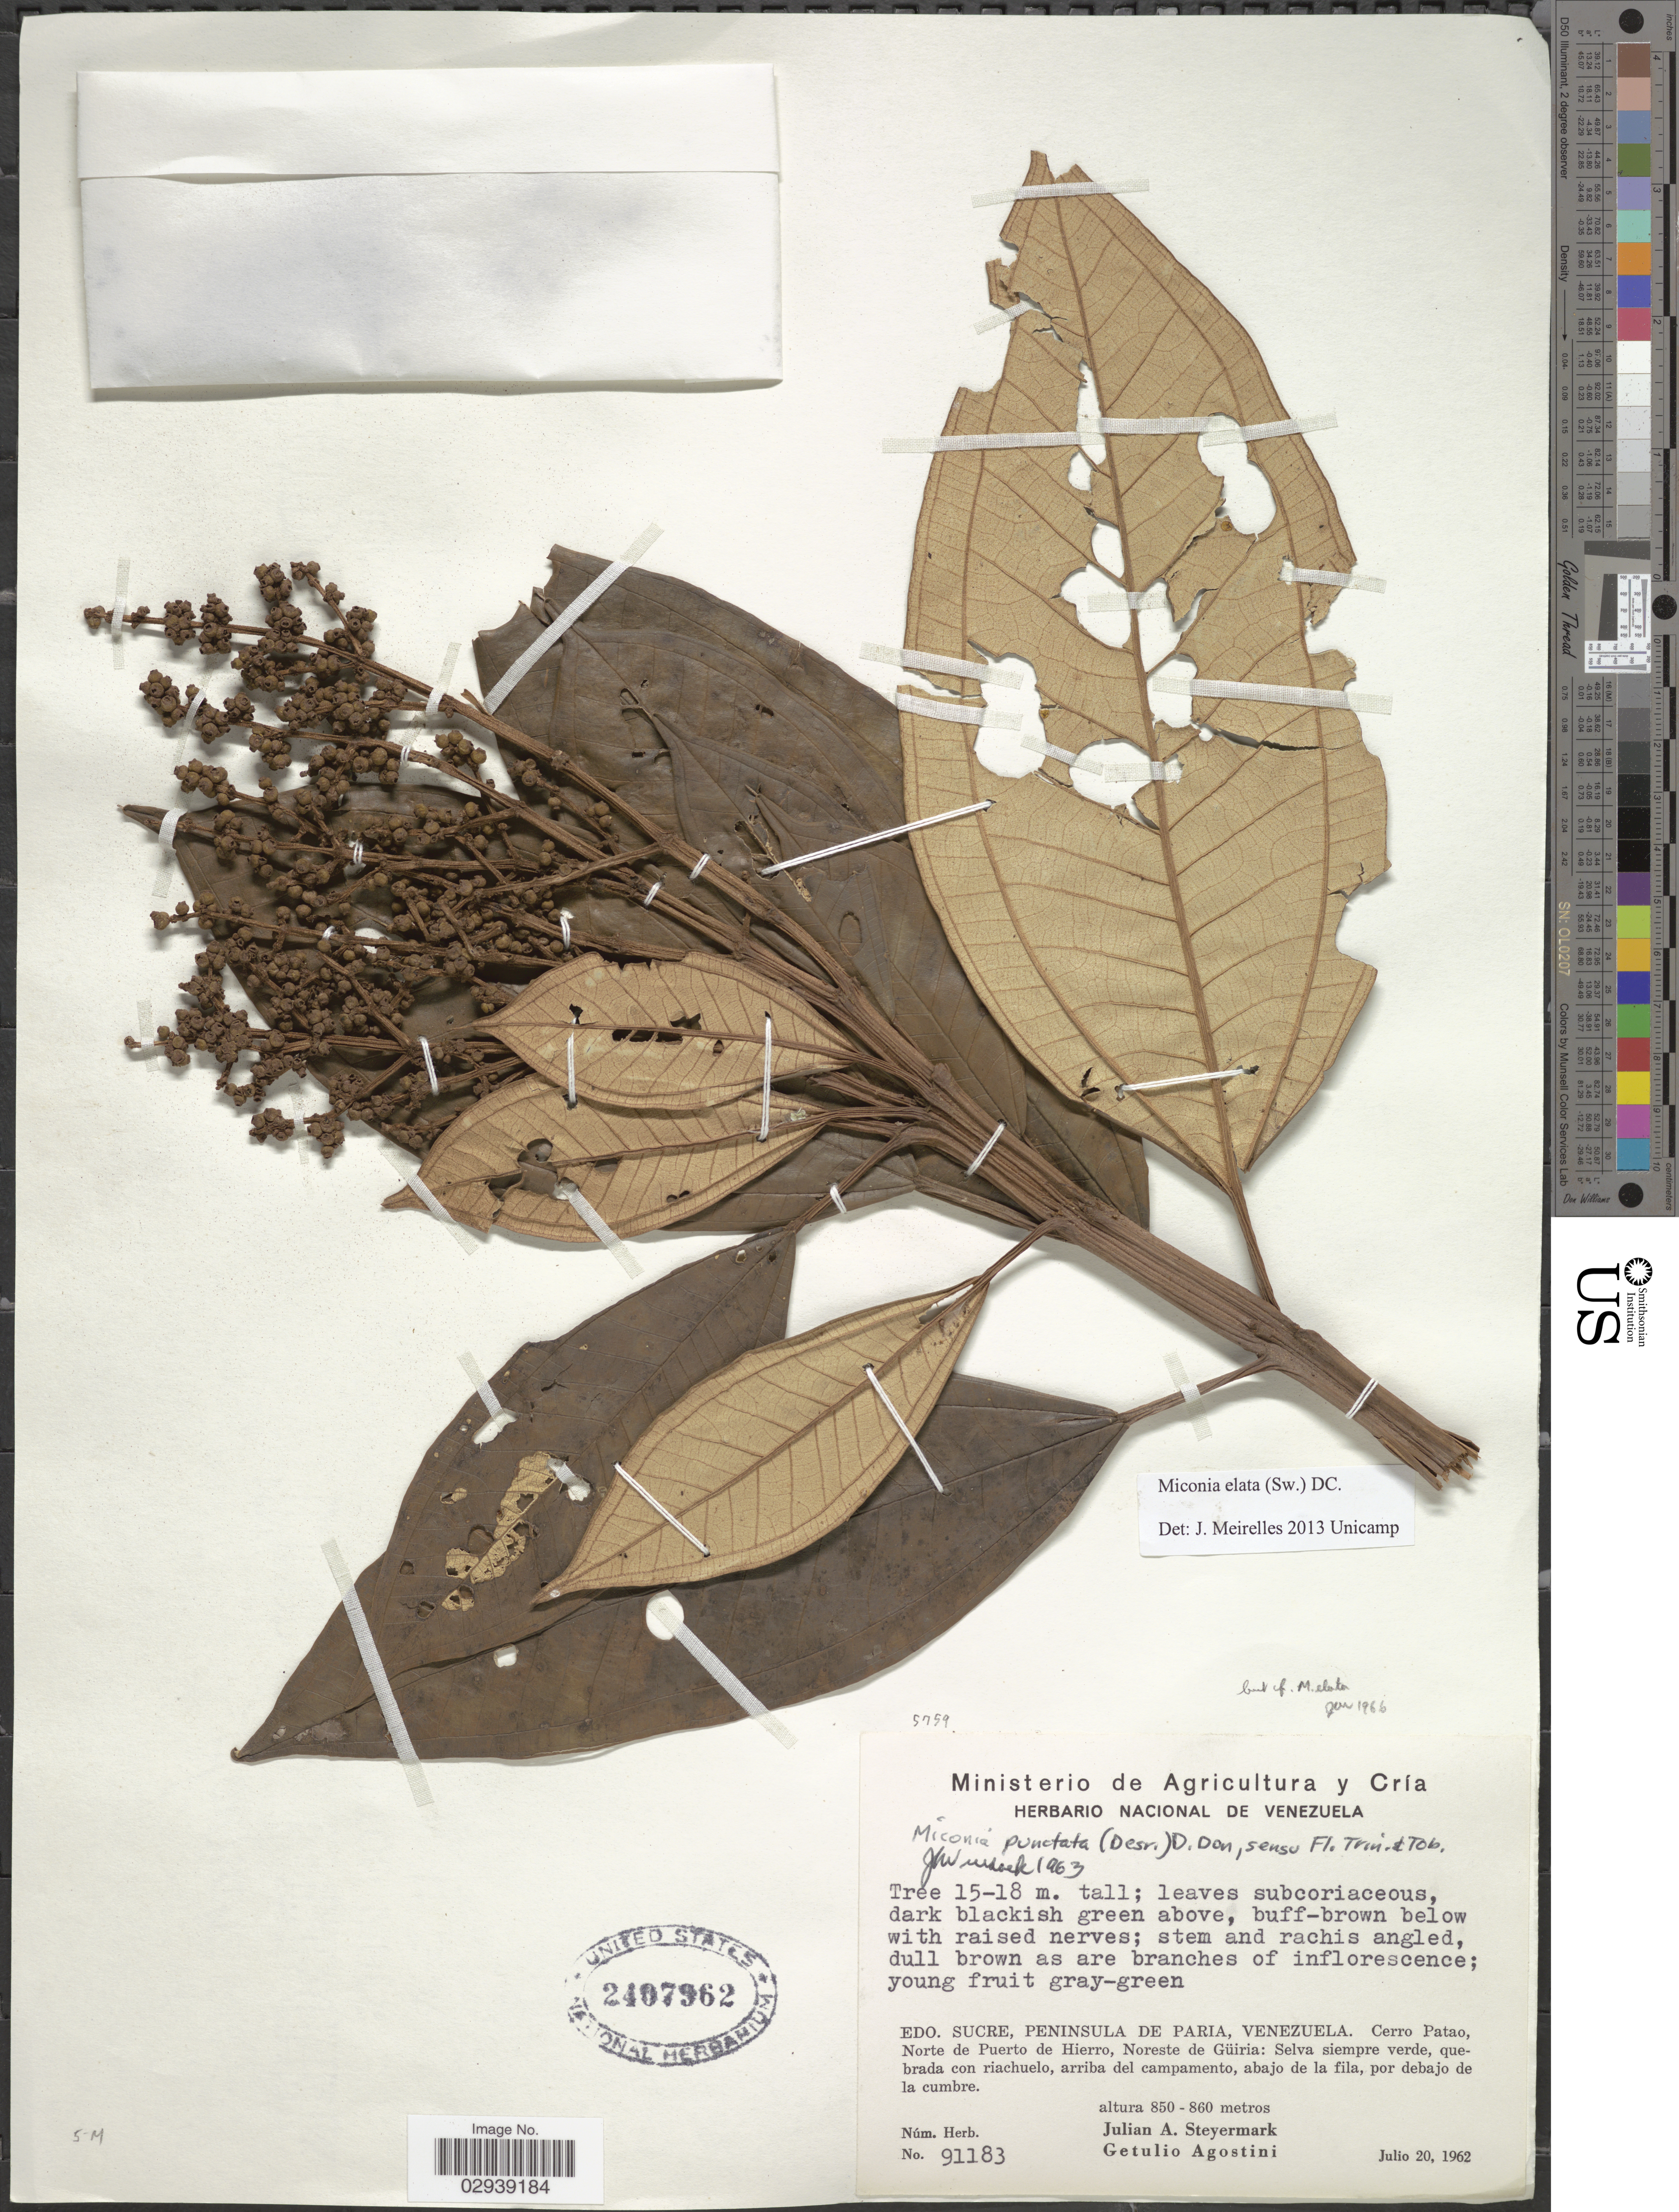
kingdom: Plantae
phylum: Tracheophyta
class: Magnoliopsida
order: Myrtales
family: Melastomataceae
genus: Miconia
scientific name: Miconia elata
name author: (Sw.) DC.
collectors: J. Steyermark & G. Agostini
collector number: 91183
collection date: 1962-07-20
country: Venezuela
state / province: Sucre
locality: Peninsula de Paria. Cerro Patao, Norte de Puerto de Hierro, Noreste de Güira: Selva siempre verde.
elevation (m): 850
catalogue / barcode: US 2407362